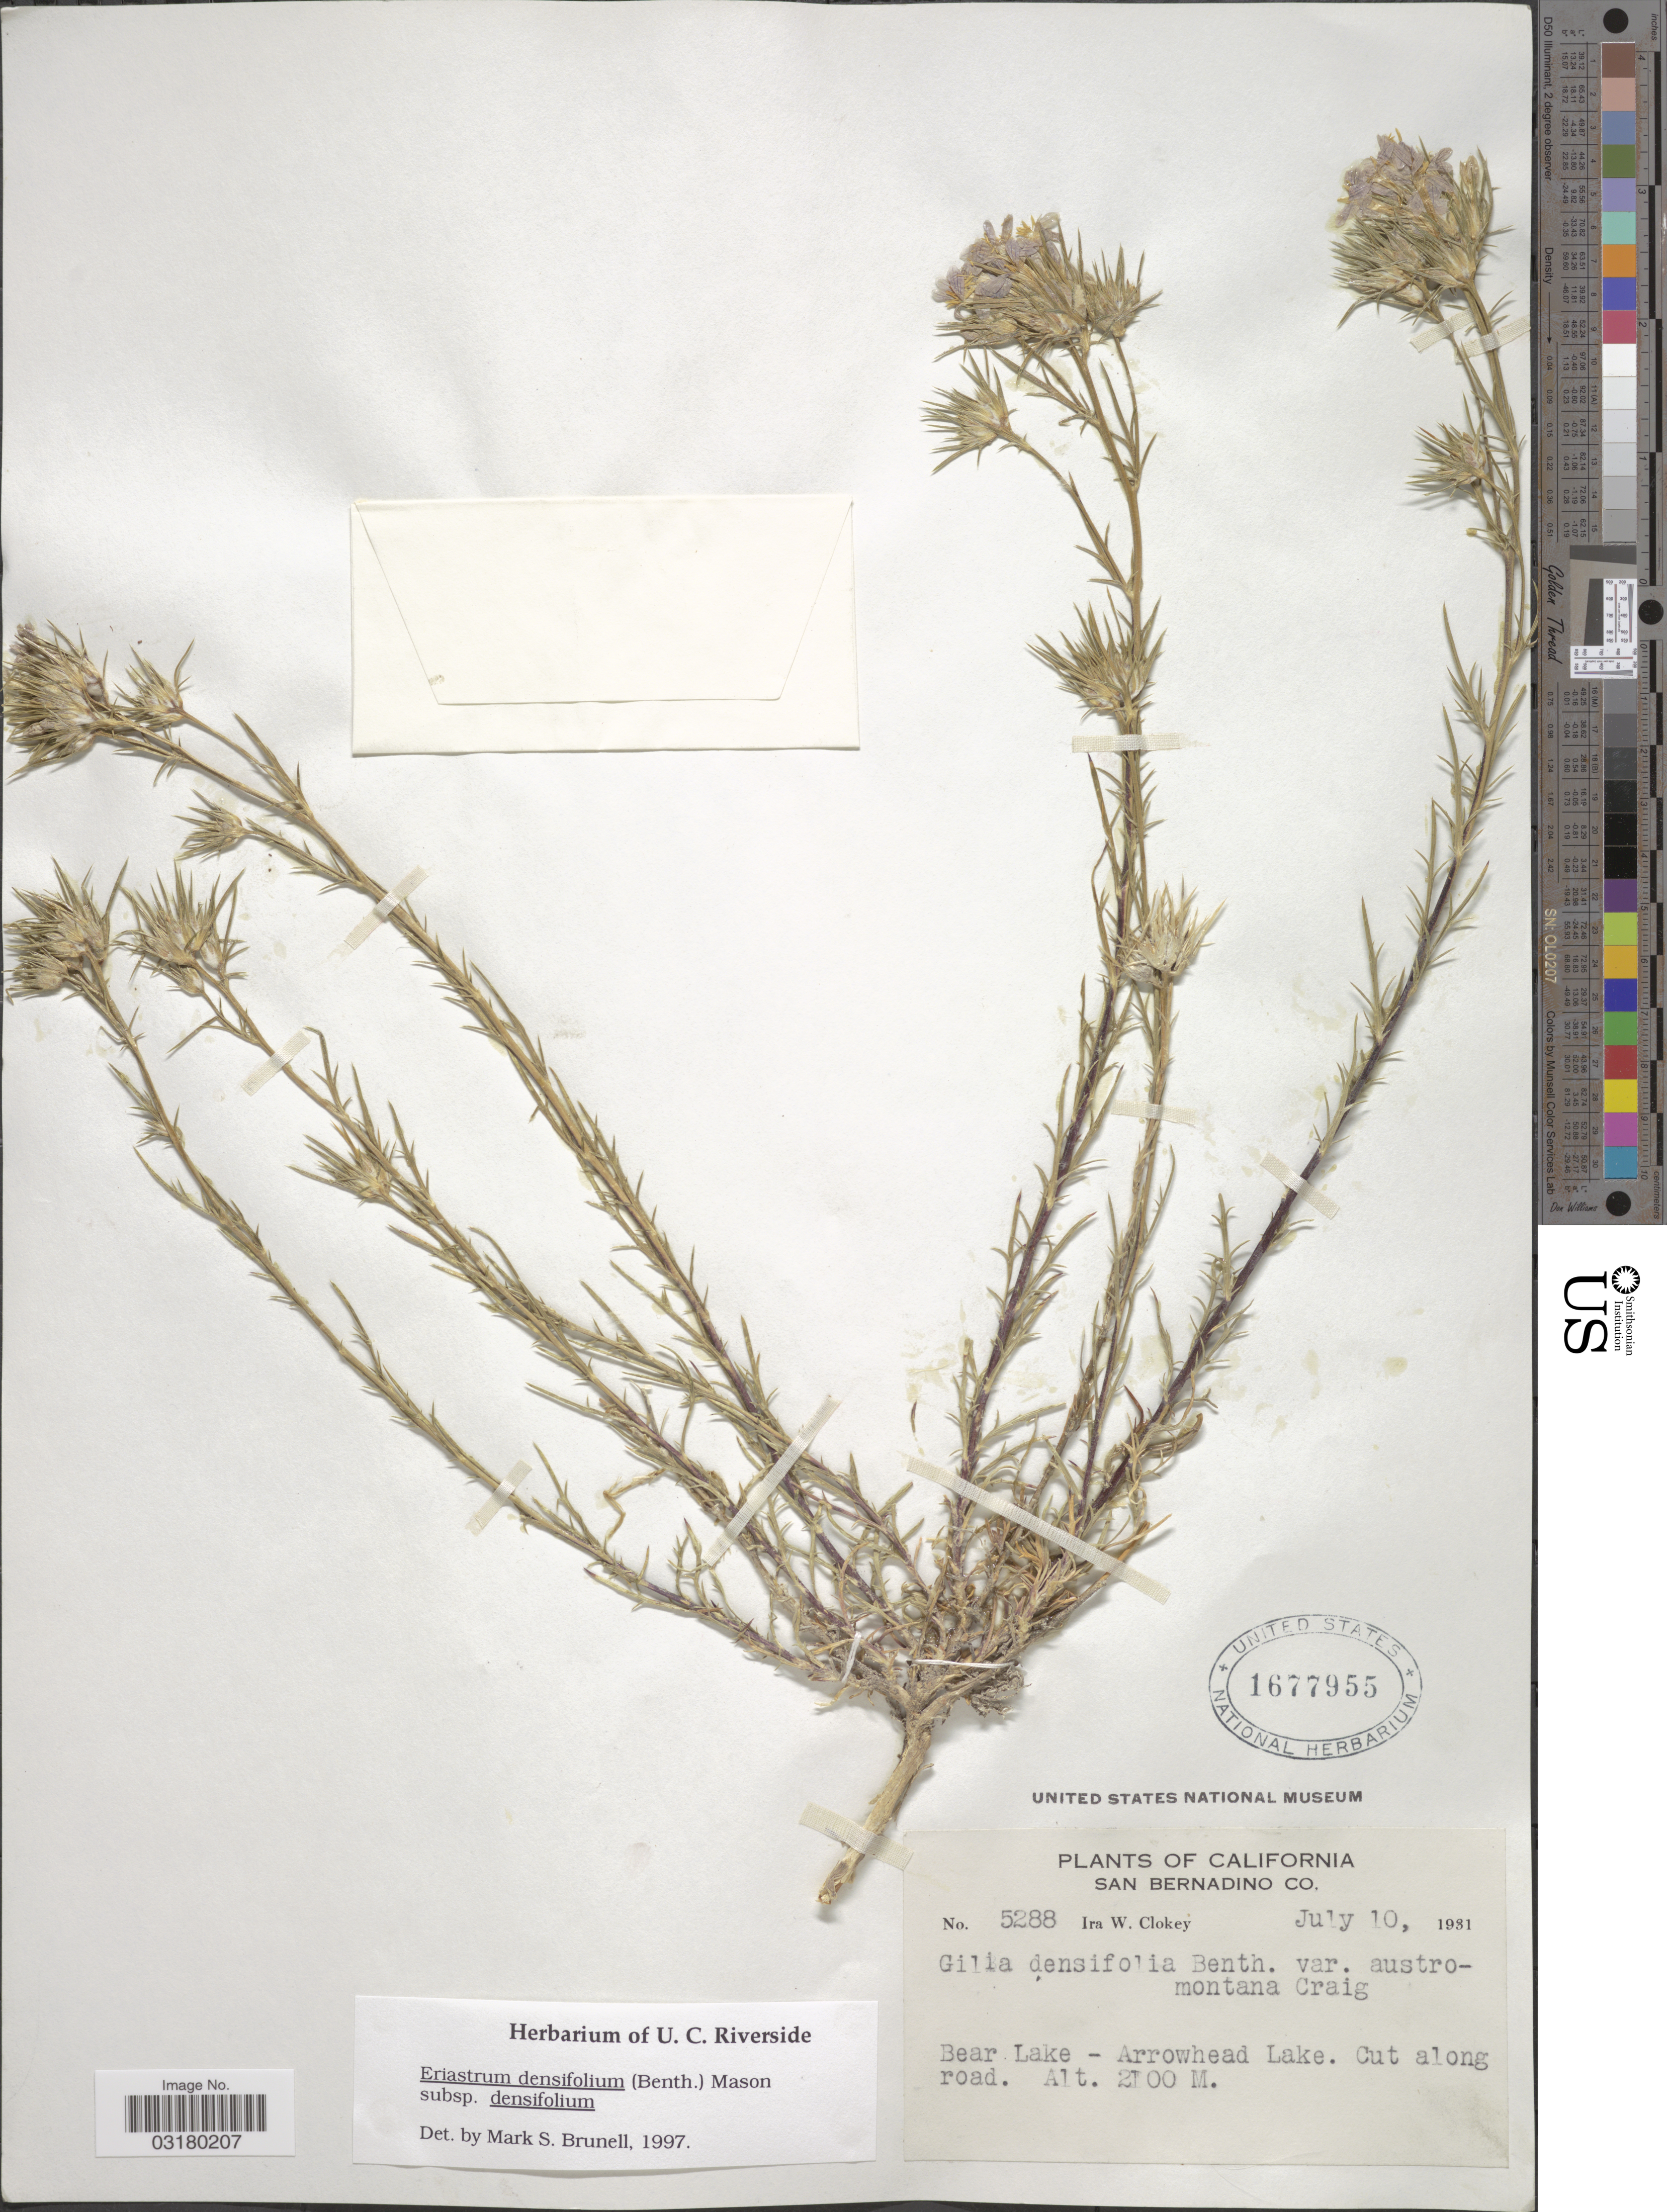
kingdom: Plantae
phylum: Tracheophyta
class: Magnoliopsida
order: Ericales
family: Polemoniaceae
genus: Eriastrum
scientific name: Eriastrum densifolium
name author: (Benth.) H. Mason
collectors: I. W. Clokey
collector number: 5288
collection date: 1931-07-10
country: United States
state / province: California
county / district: San Bernardino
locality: San Bernardino Co. Bear Lake - Arrowhead Lake. Cut along road.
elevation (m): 2100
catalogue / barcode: US 1677955